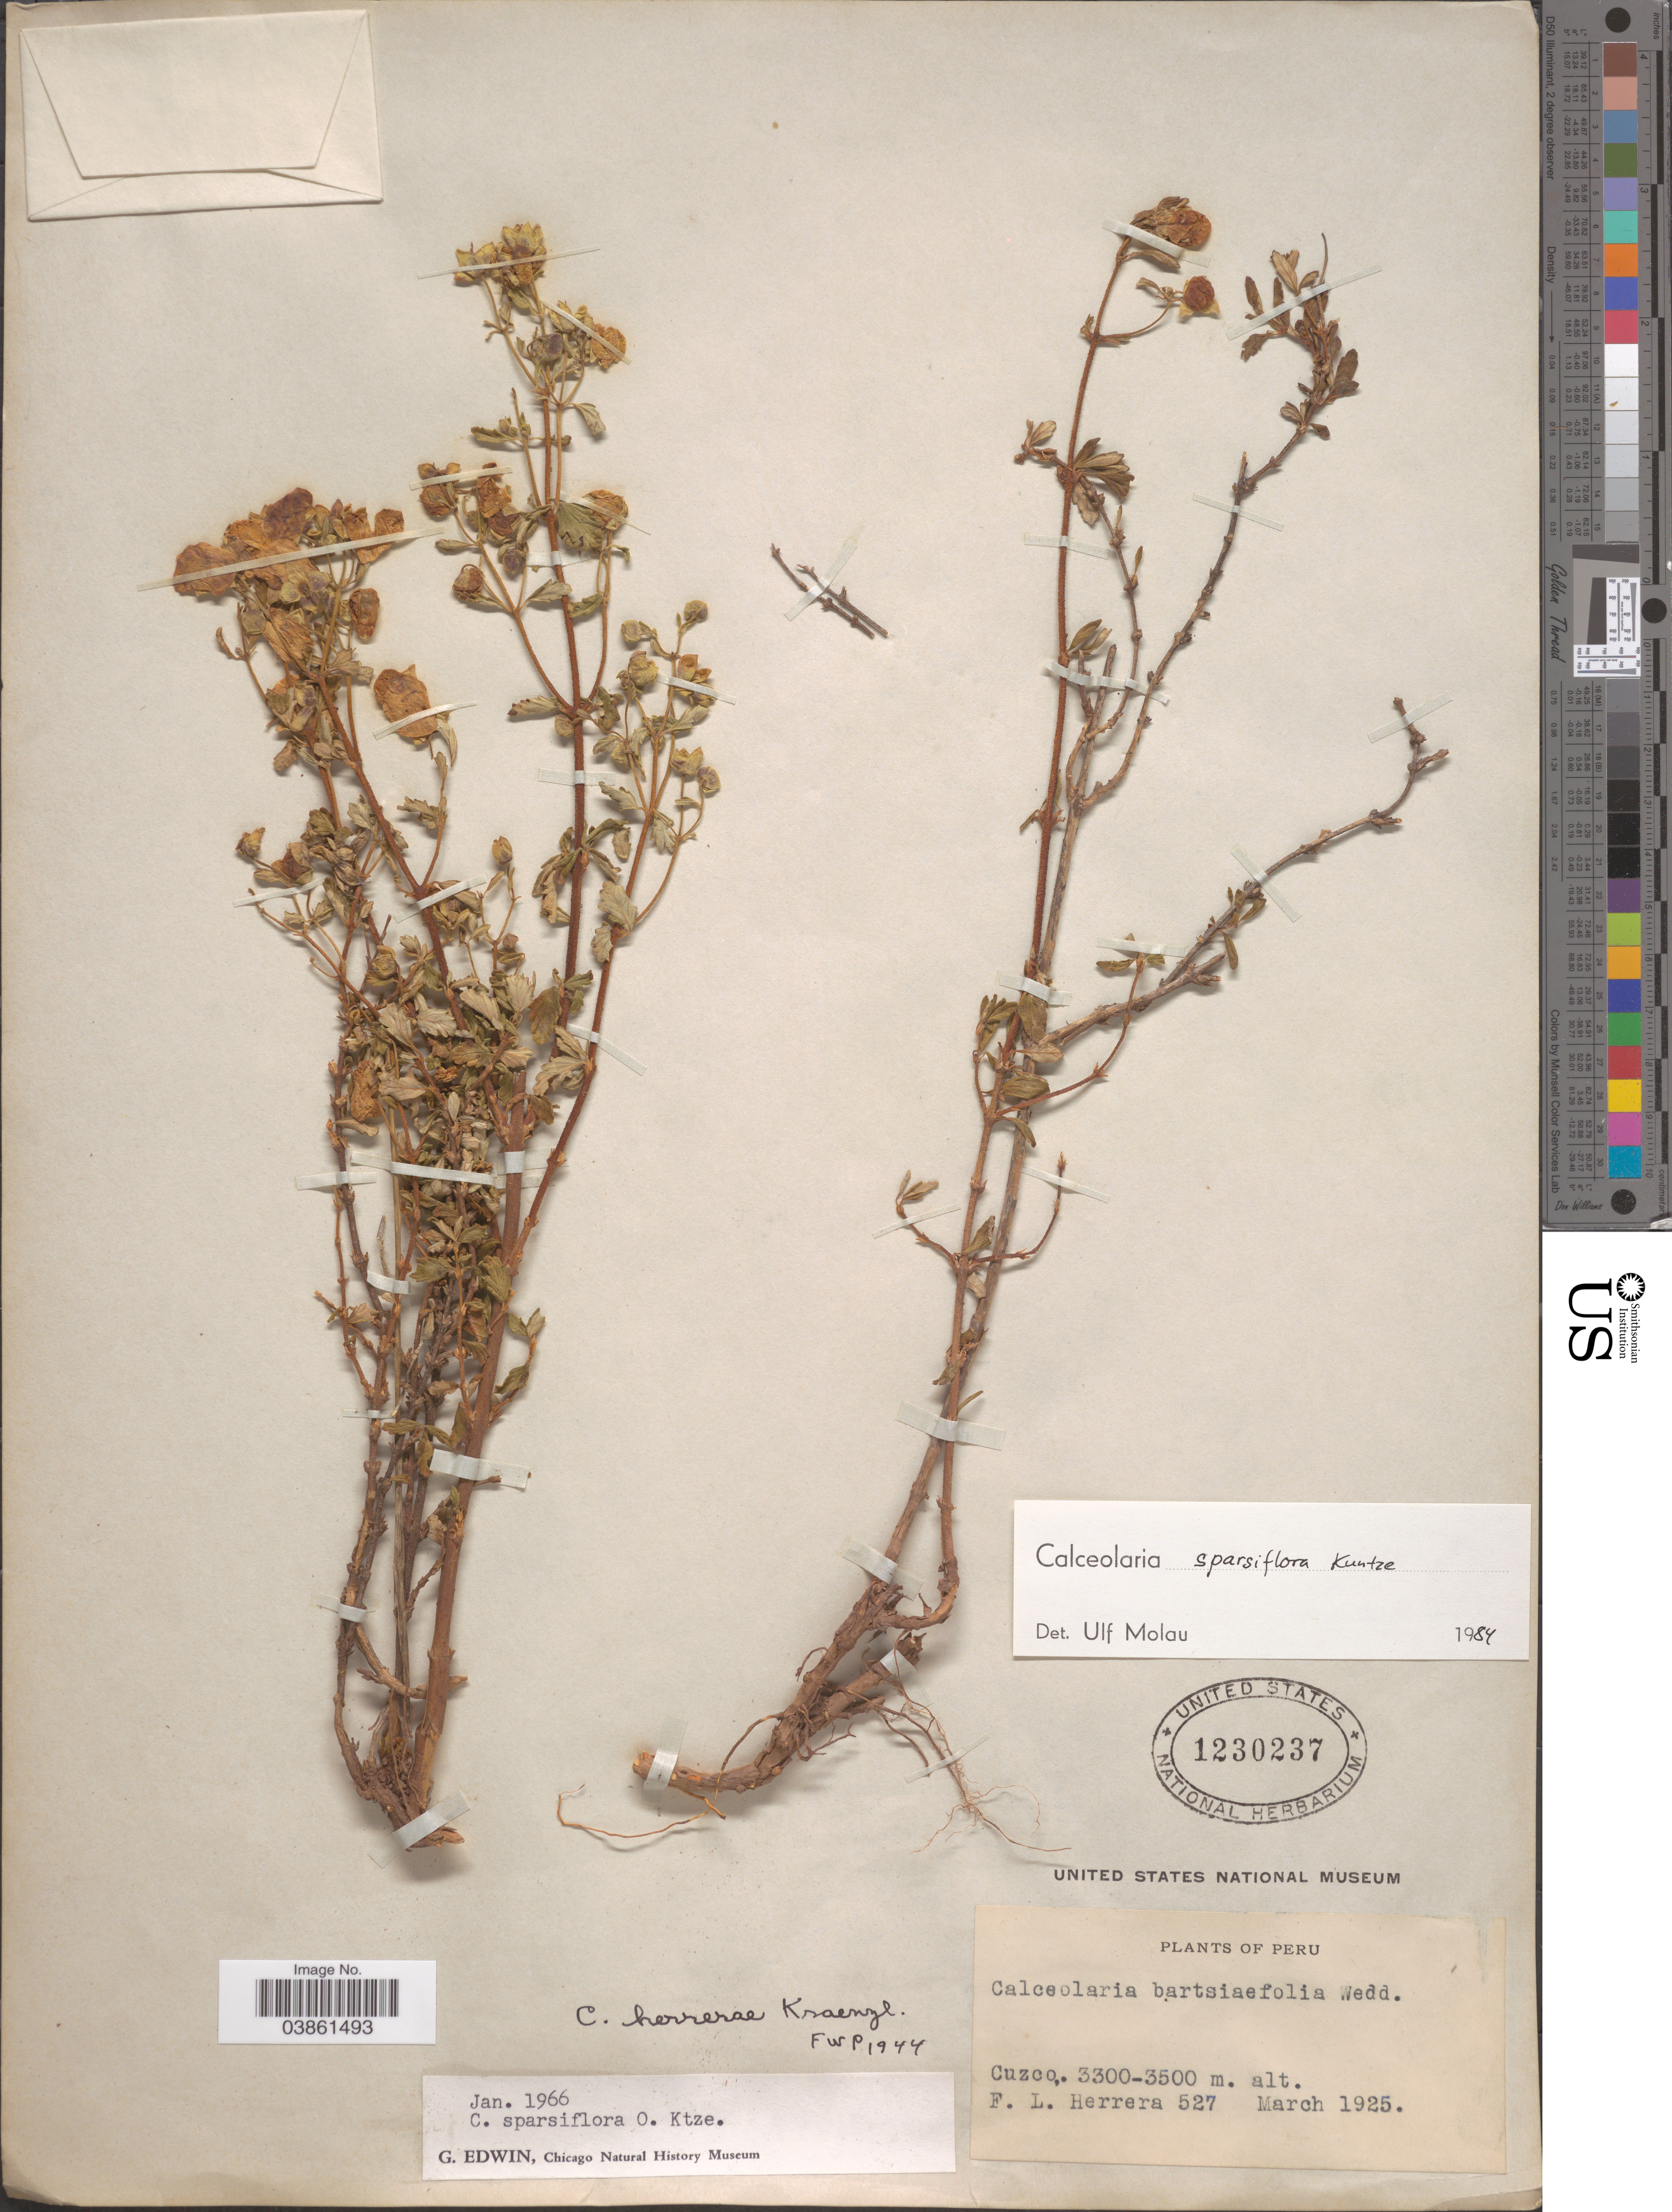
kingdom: Plantae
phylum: Tracheophyta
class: Magnoliopsida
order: Lamiales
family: Calceolariaceae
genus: Calceolaria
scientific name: Calceolaria sparsiflora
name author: Kuntze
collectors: F. L. Herrera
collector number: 527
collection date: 1925-03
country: Peru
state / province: Cusco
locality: Cuzco.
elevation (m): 3300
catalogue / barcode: US 1230237